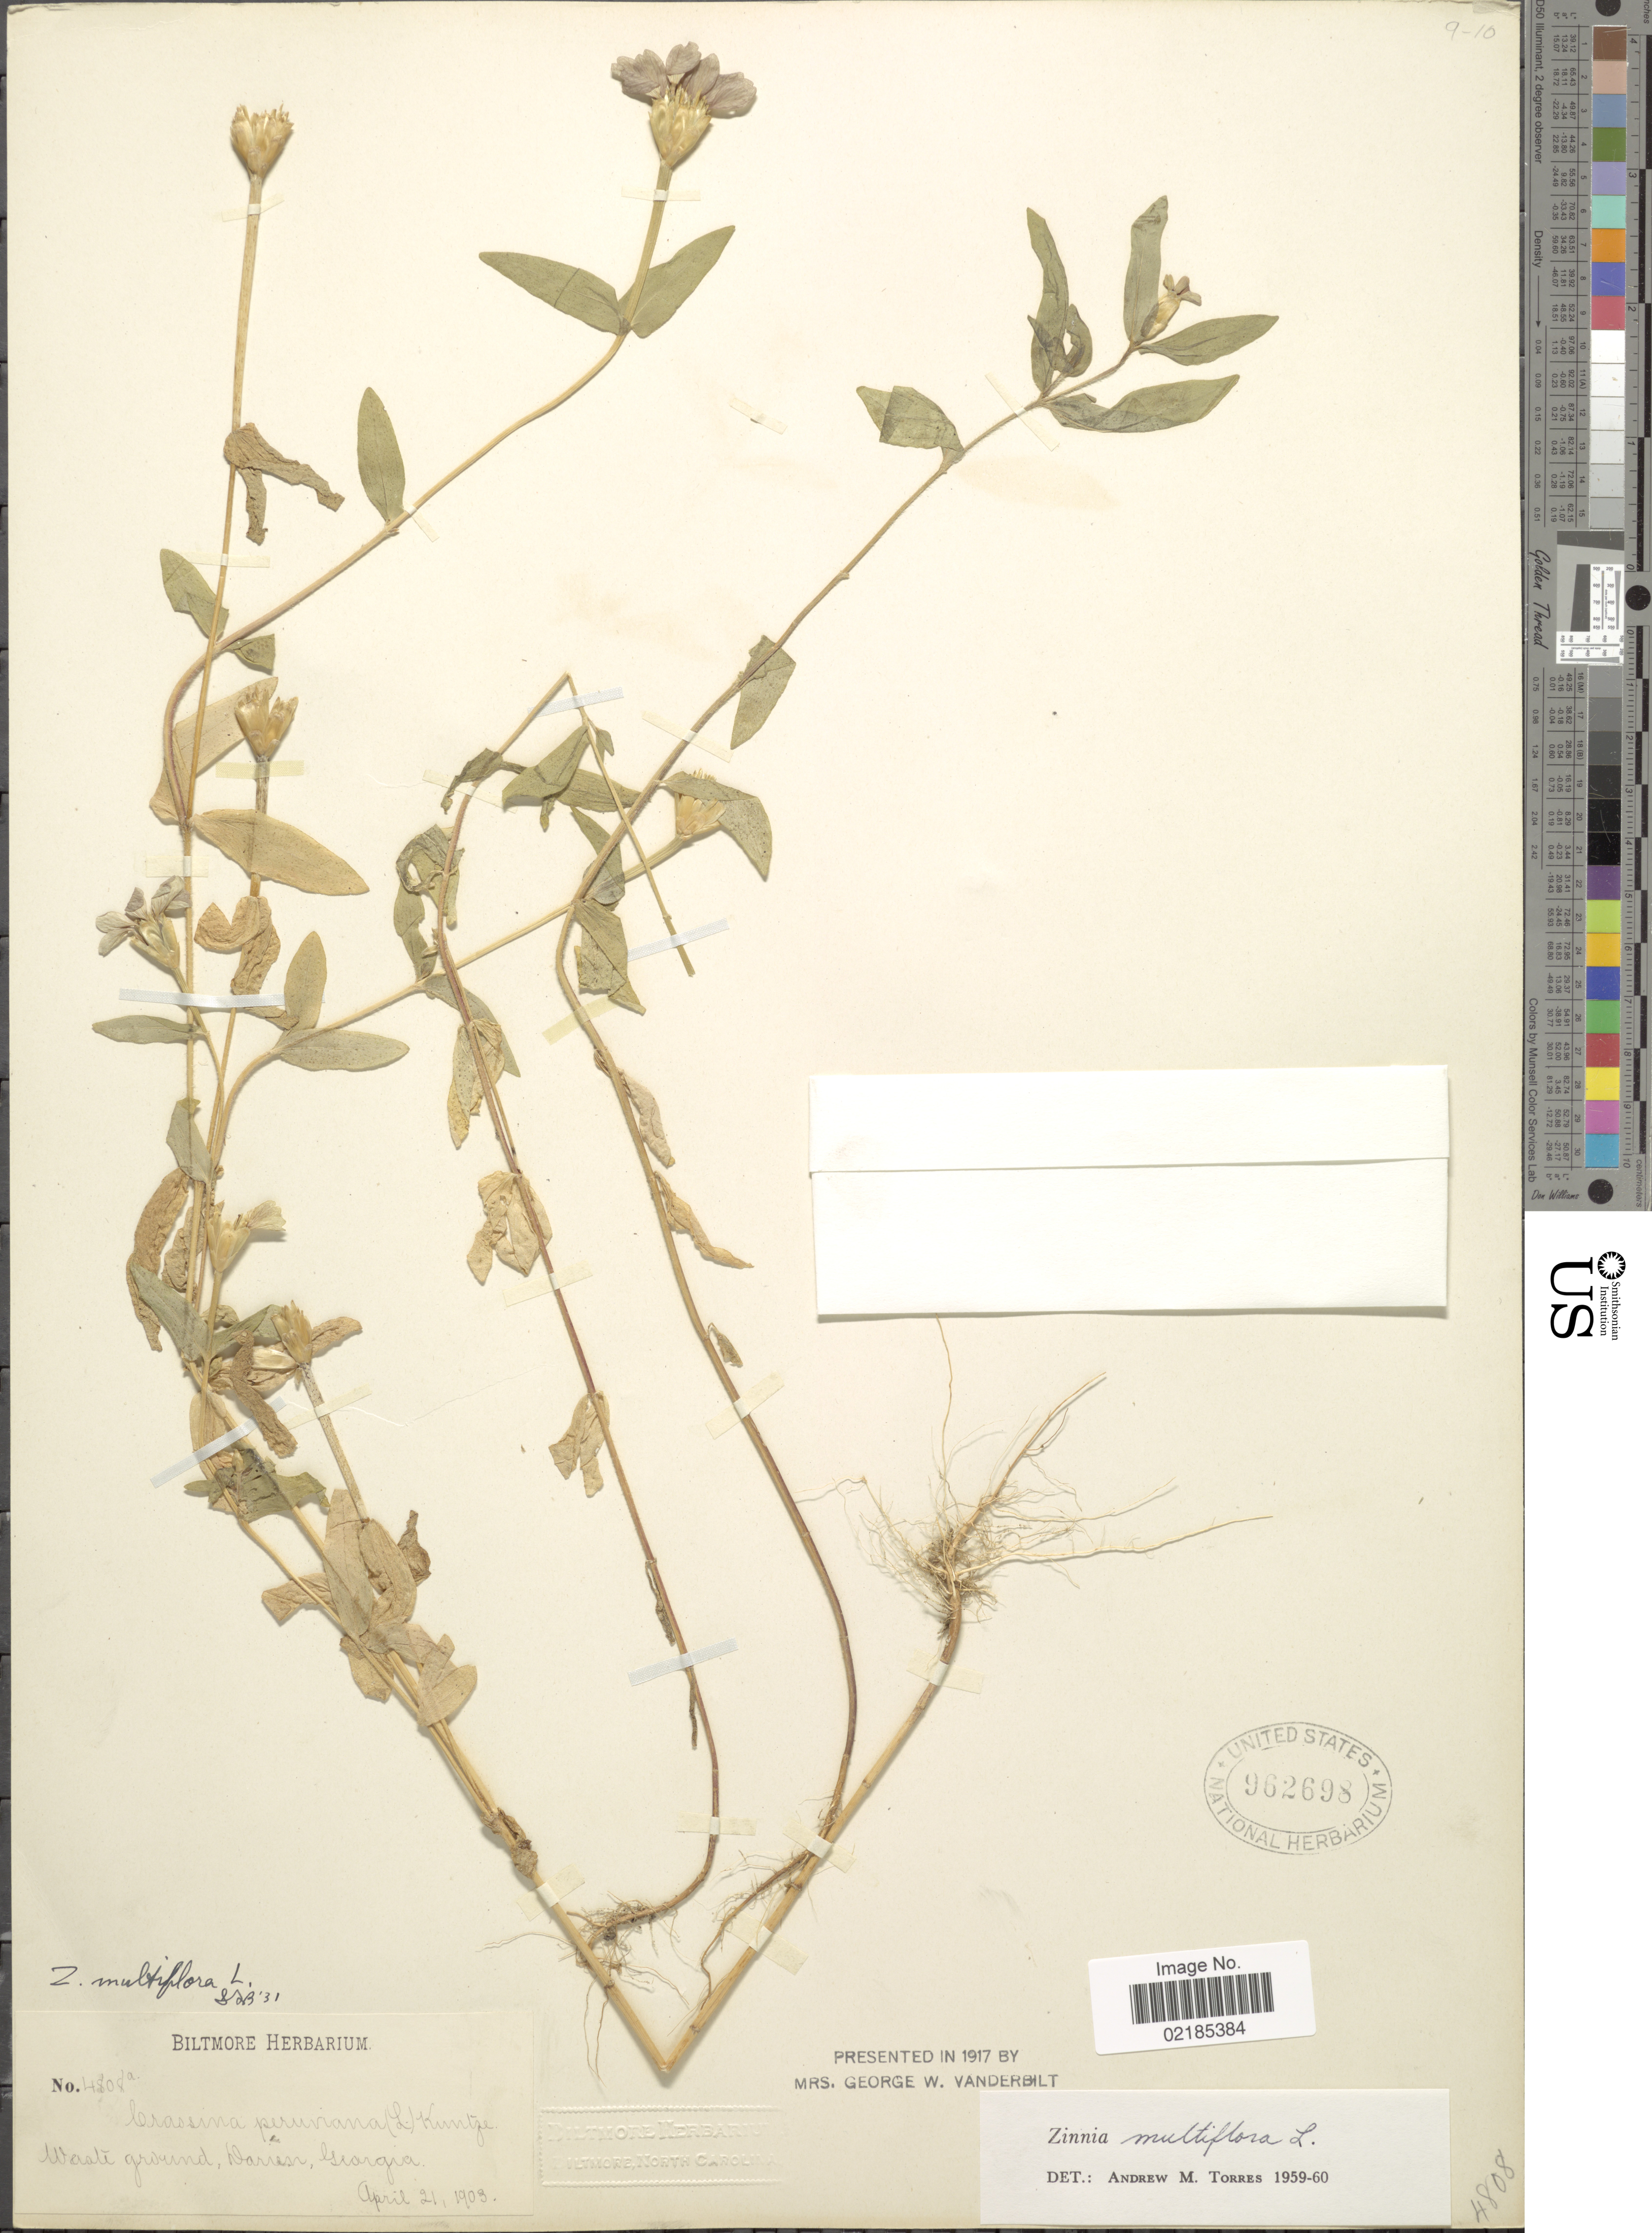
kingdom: Plantae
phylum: Tracheophyta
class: Magnoliopsida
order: Asterales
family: Asteraceae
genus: Zinnia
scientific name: Zinnia multiflora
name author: L.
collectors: ex herb. Biltmore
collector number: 4808a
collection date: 1903-04-21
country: United States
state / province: Georgia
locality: Darien, Georgia.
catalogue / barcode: US 962698